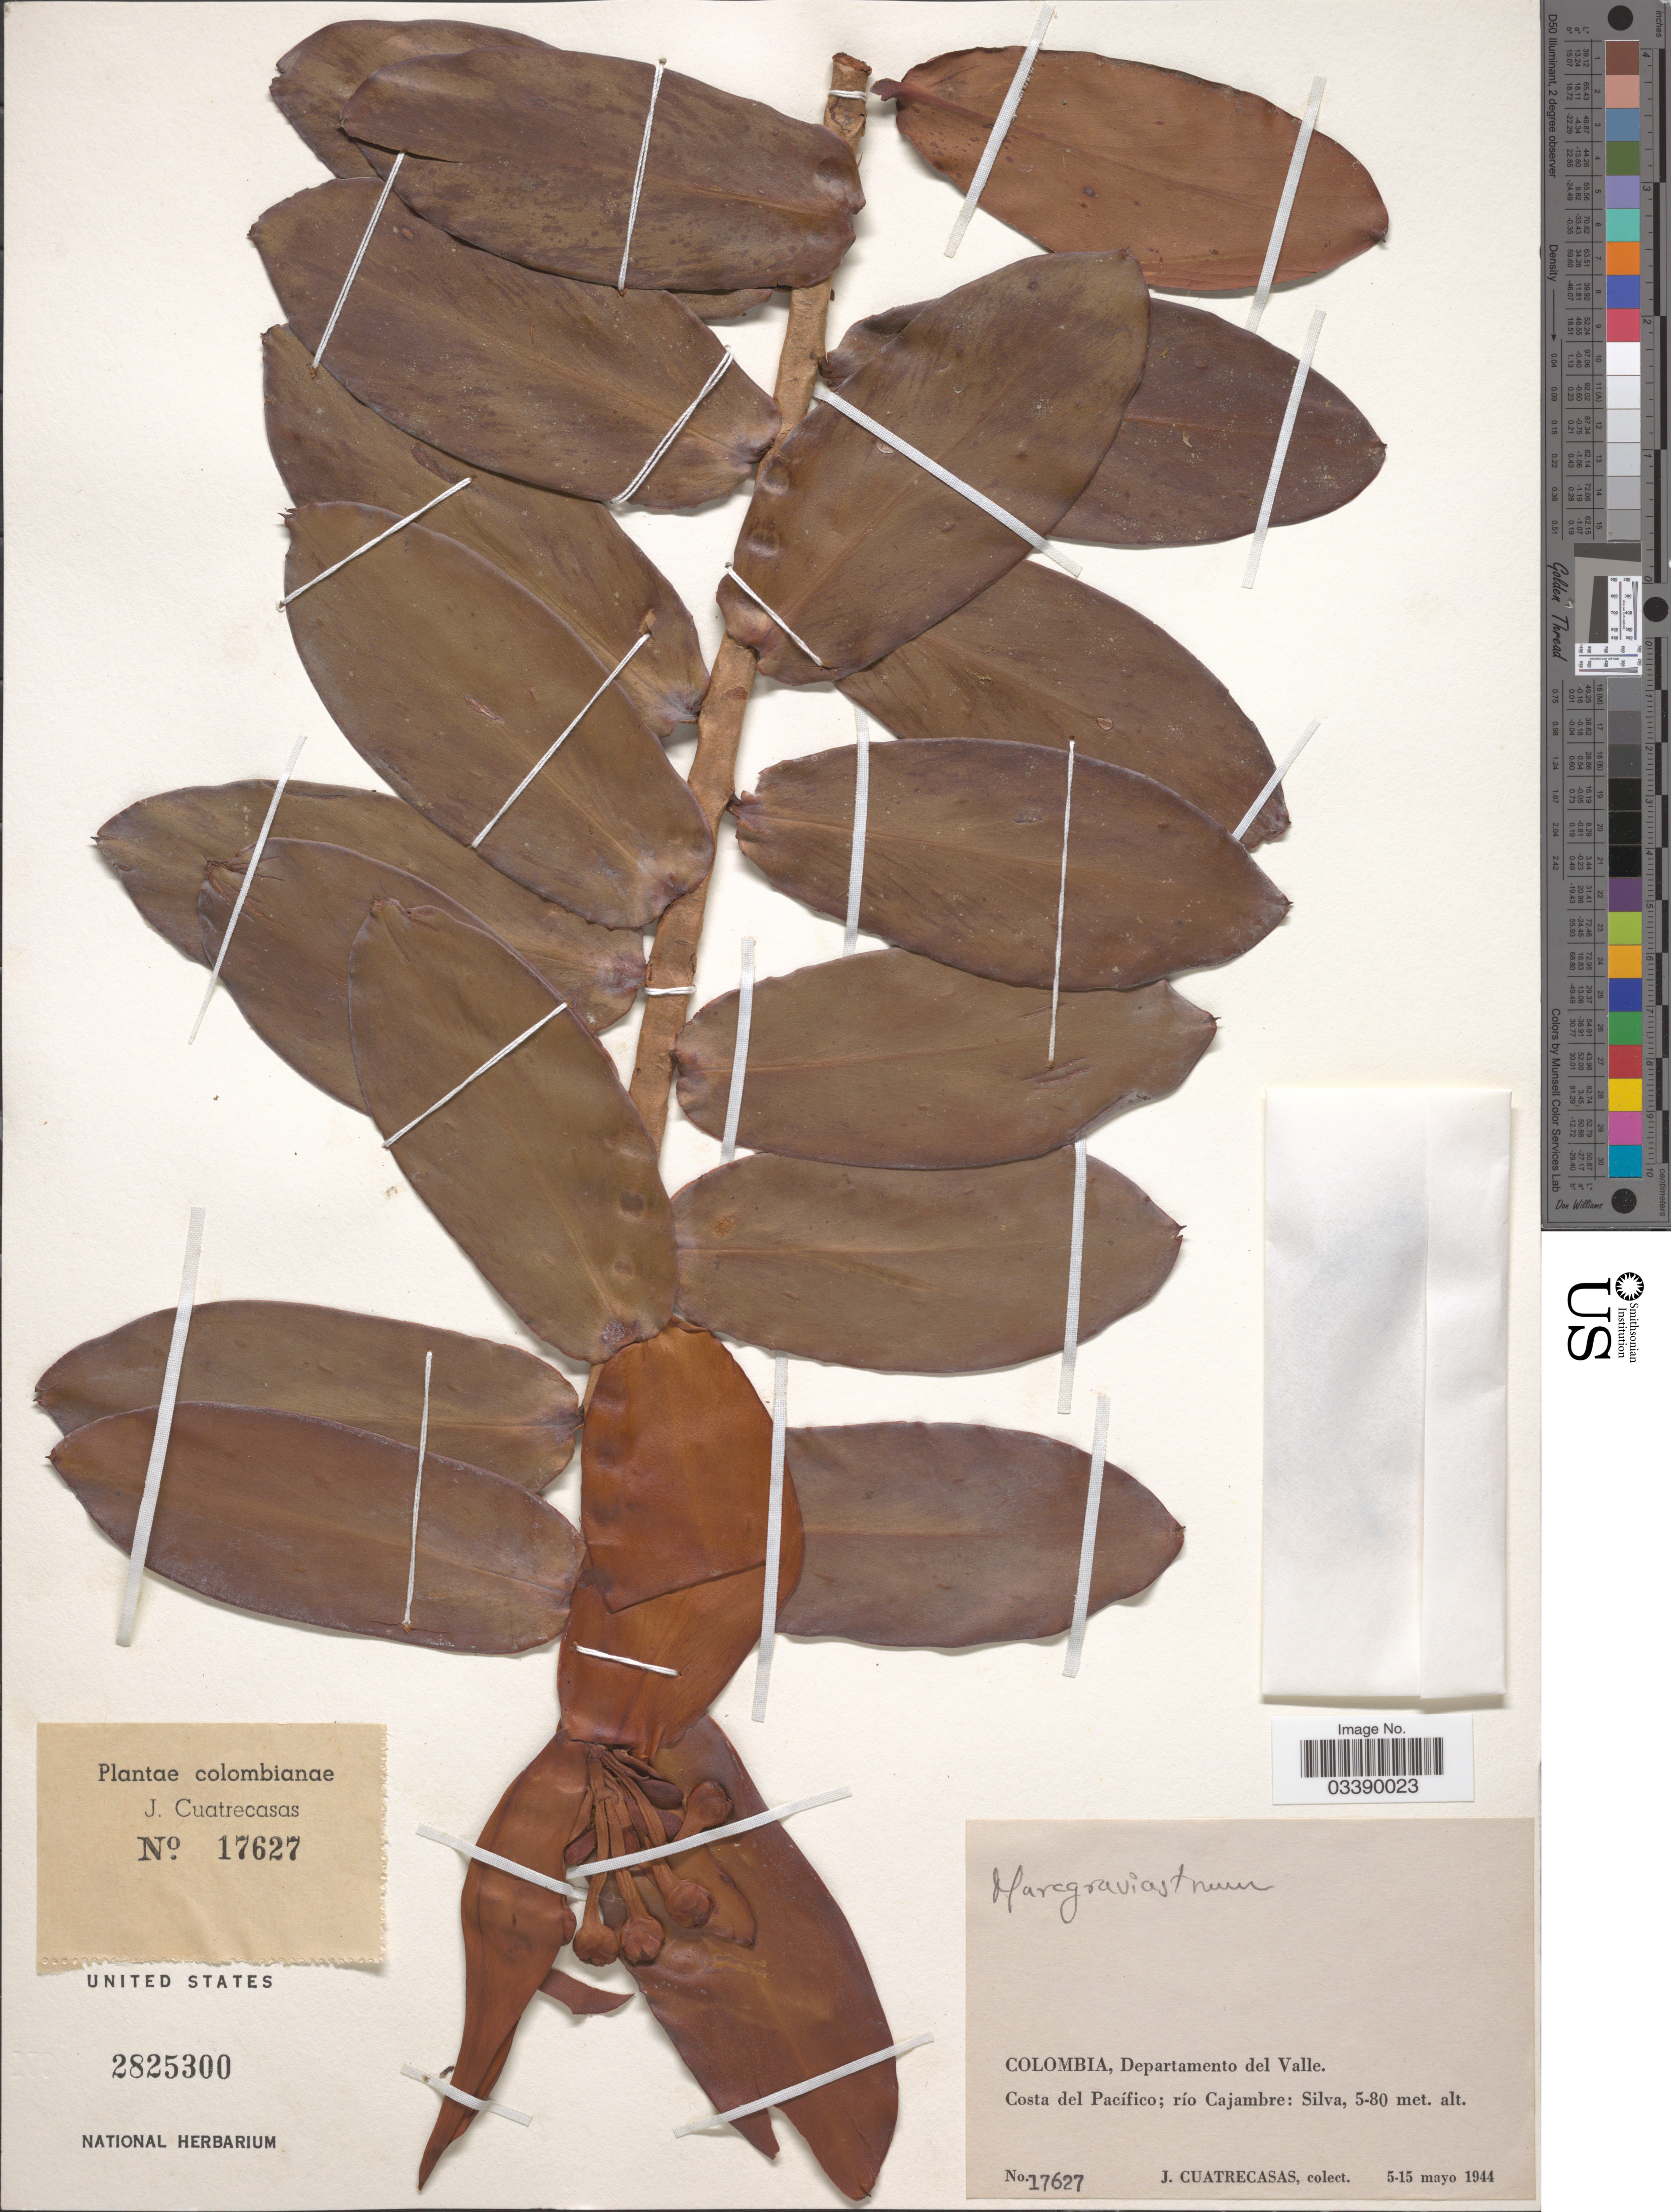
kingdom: Plantae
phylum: Tracheophyta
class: Magnoliopsida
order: Ericales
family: Marcgraviaceae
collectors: J. Cuatrecasas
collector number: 17627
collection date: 1944-05-05/1944-05-15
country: Colombia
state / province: Valle del Cauca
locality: Departamento del Valle. Costa del Pacífico; río Cajambre: Silva.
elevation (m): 5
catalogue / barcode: US 2825300